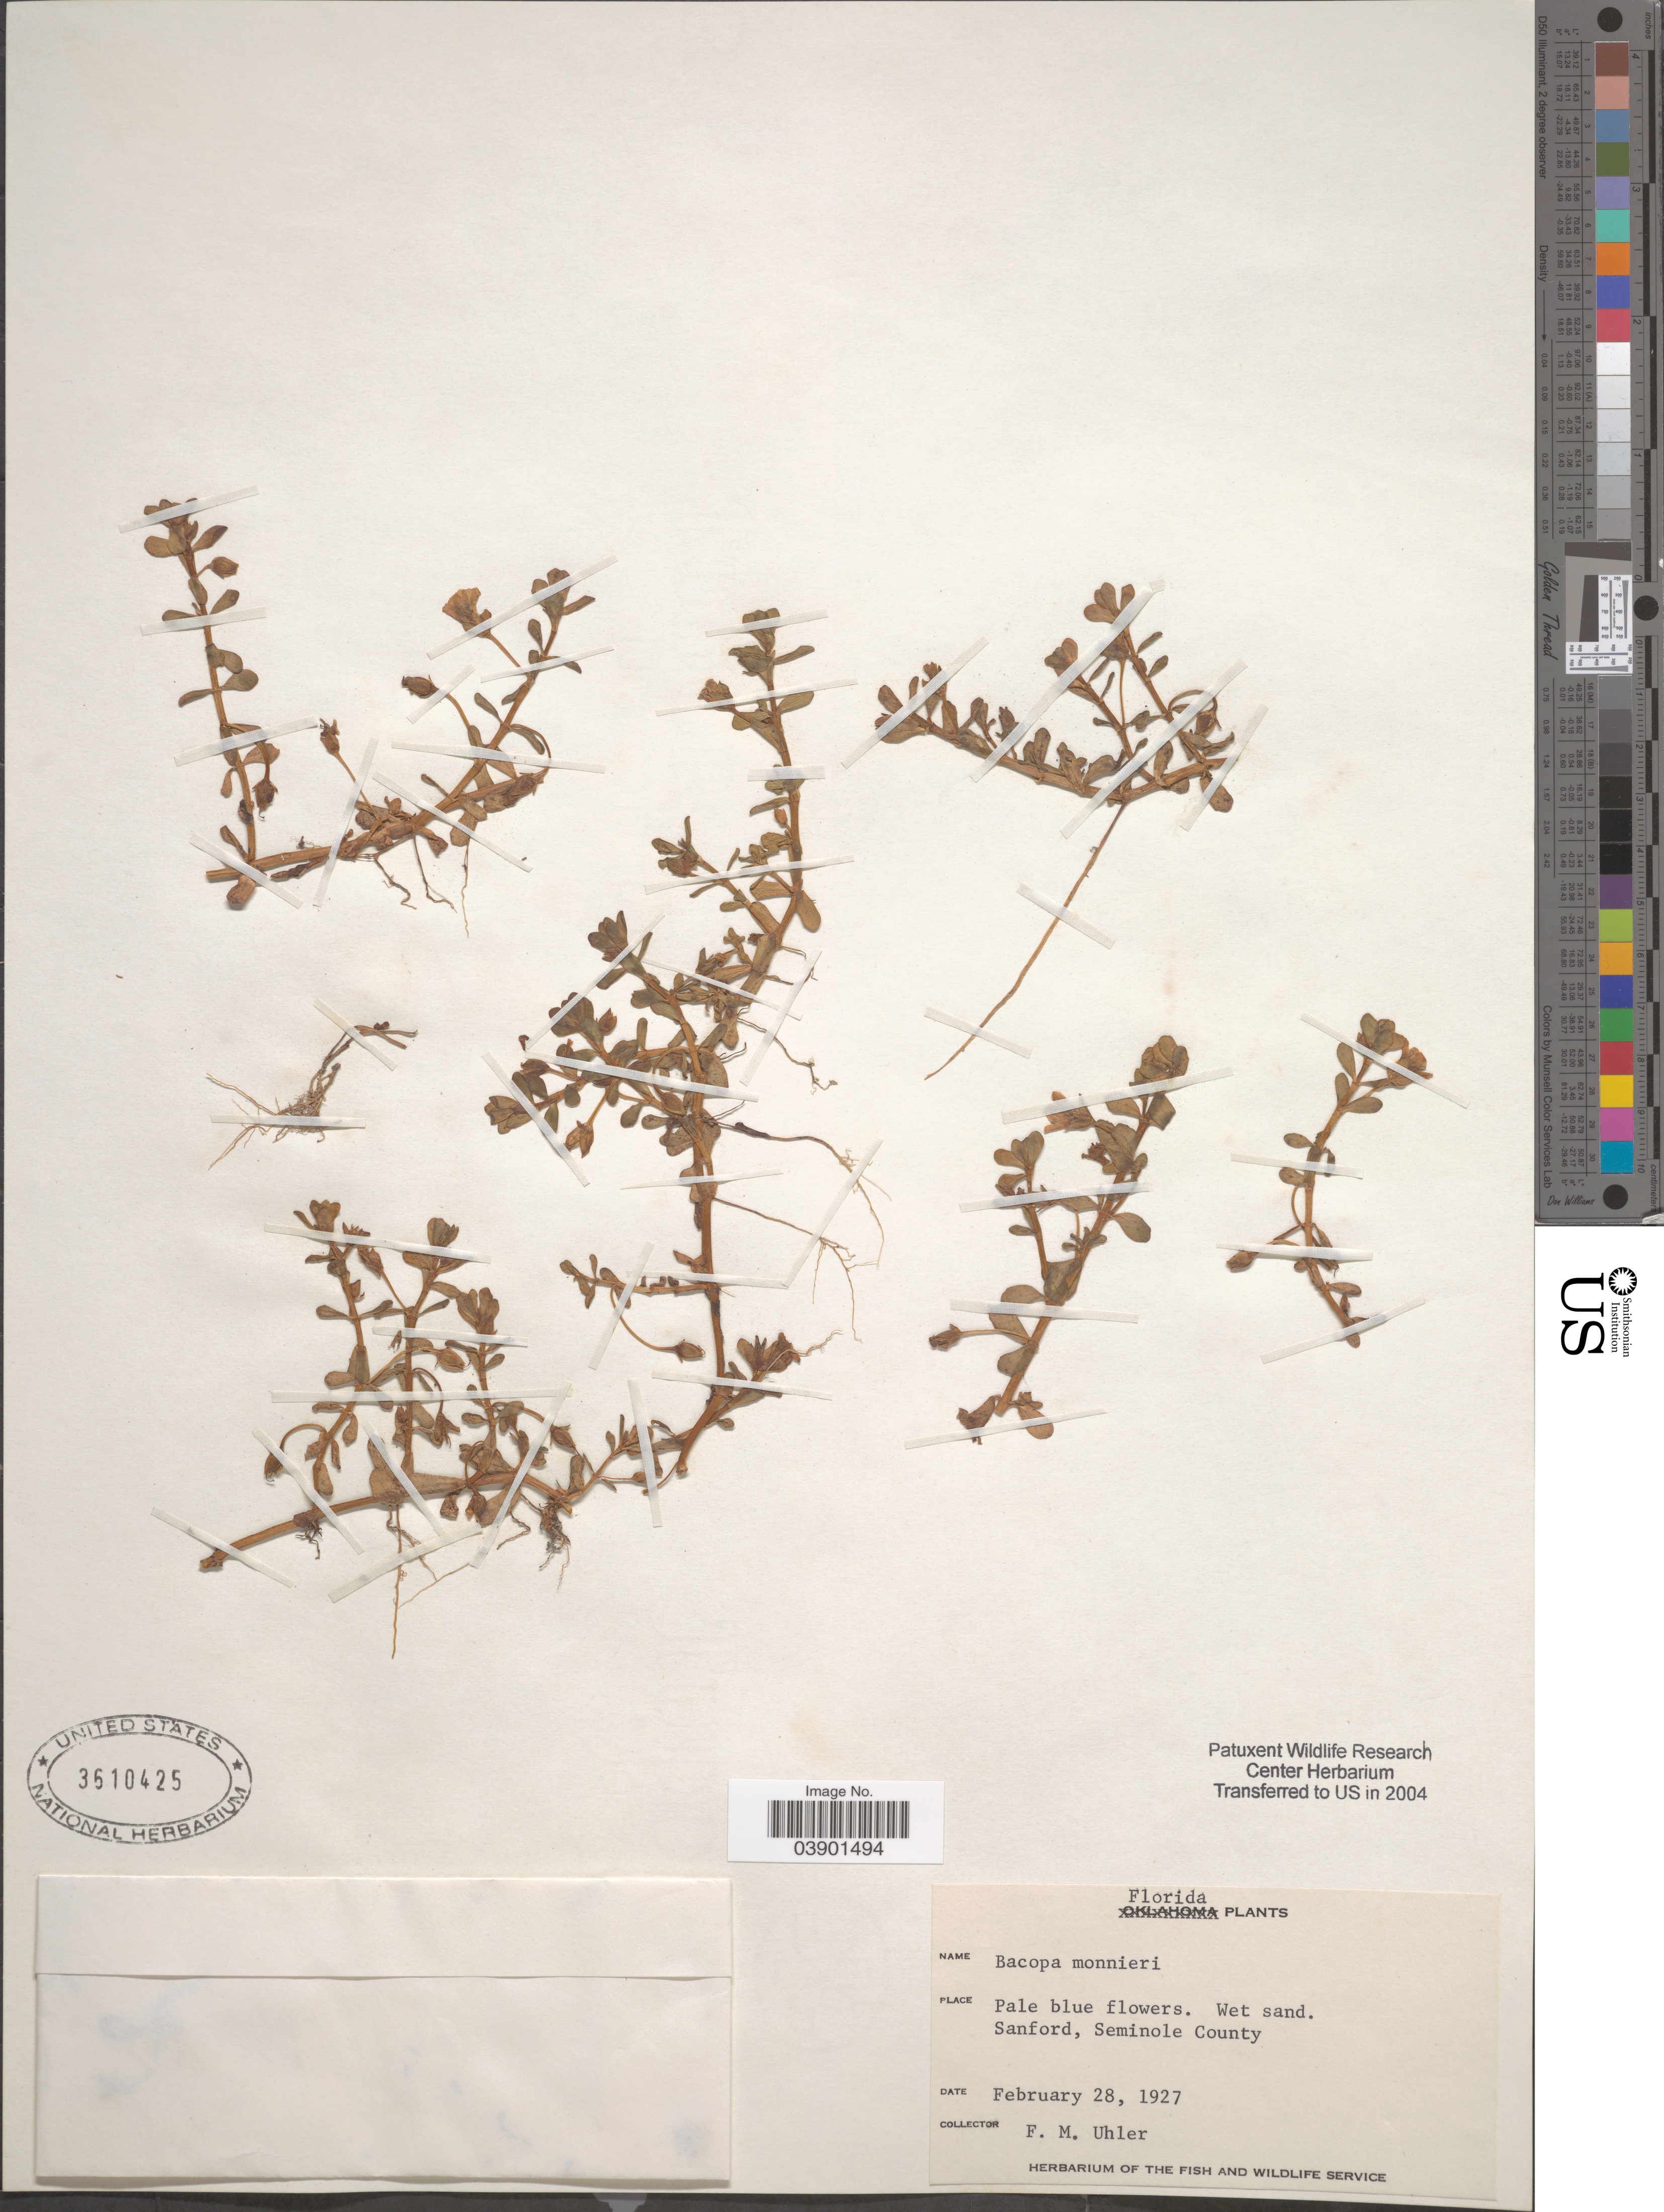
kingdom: Plantae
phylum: Tracheophyta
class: Magnoliopsida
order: Lamiales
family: Plantaginaceae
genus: Bacopa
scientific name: Bacopa monnieri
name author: (L.) Pennell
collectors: F. M. Uhler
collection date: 1927-02-28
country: United States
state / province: Florida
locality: Sanford, Seminole County.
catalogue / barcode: US 3610425